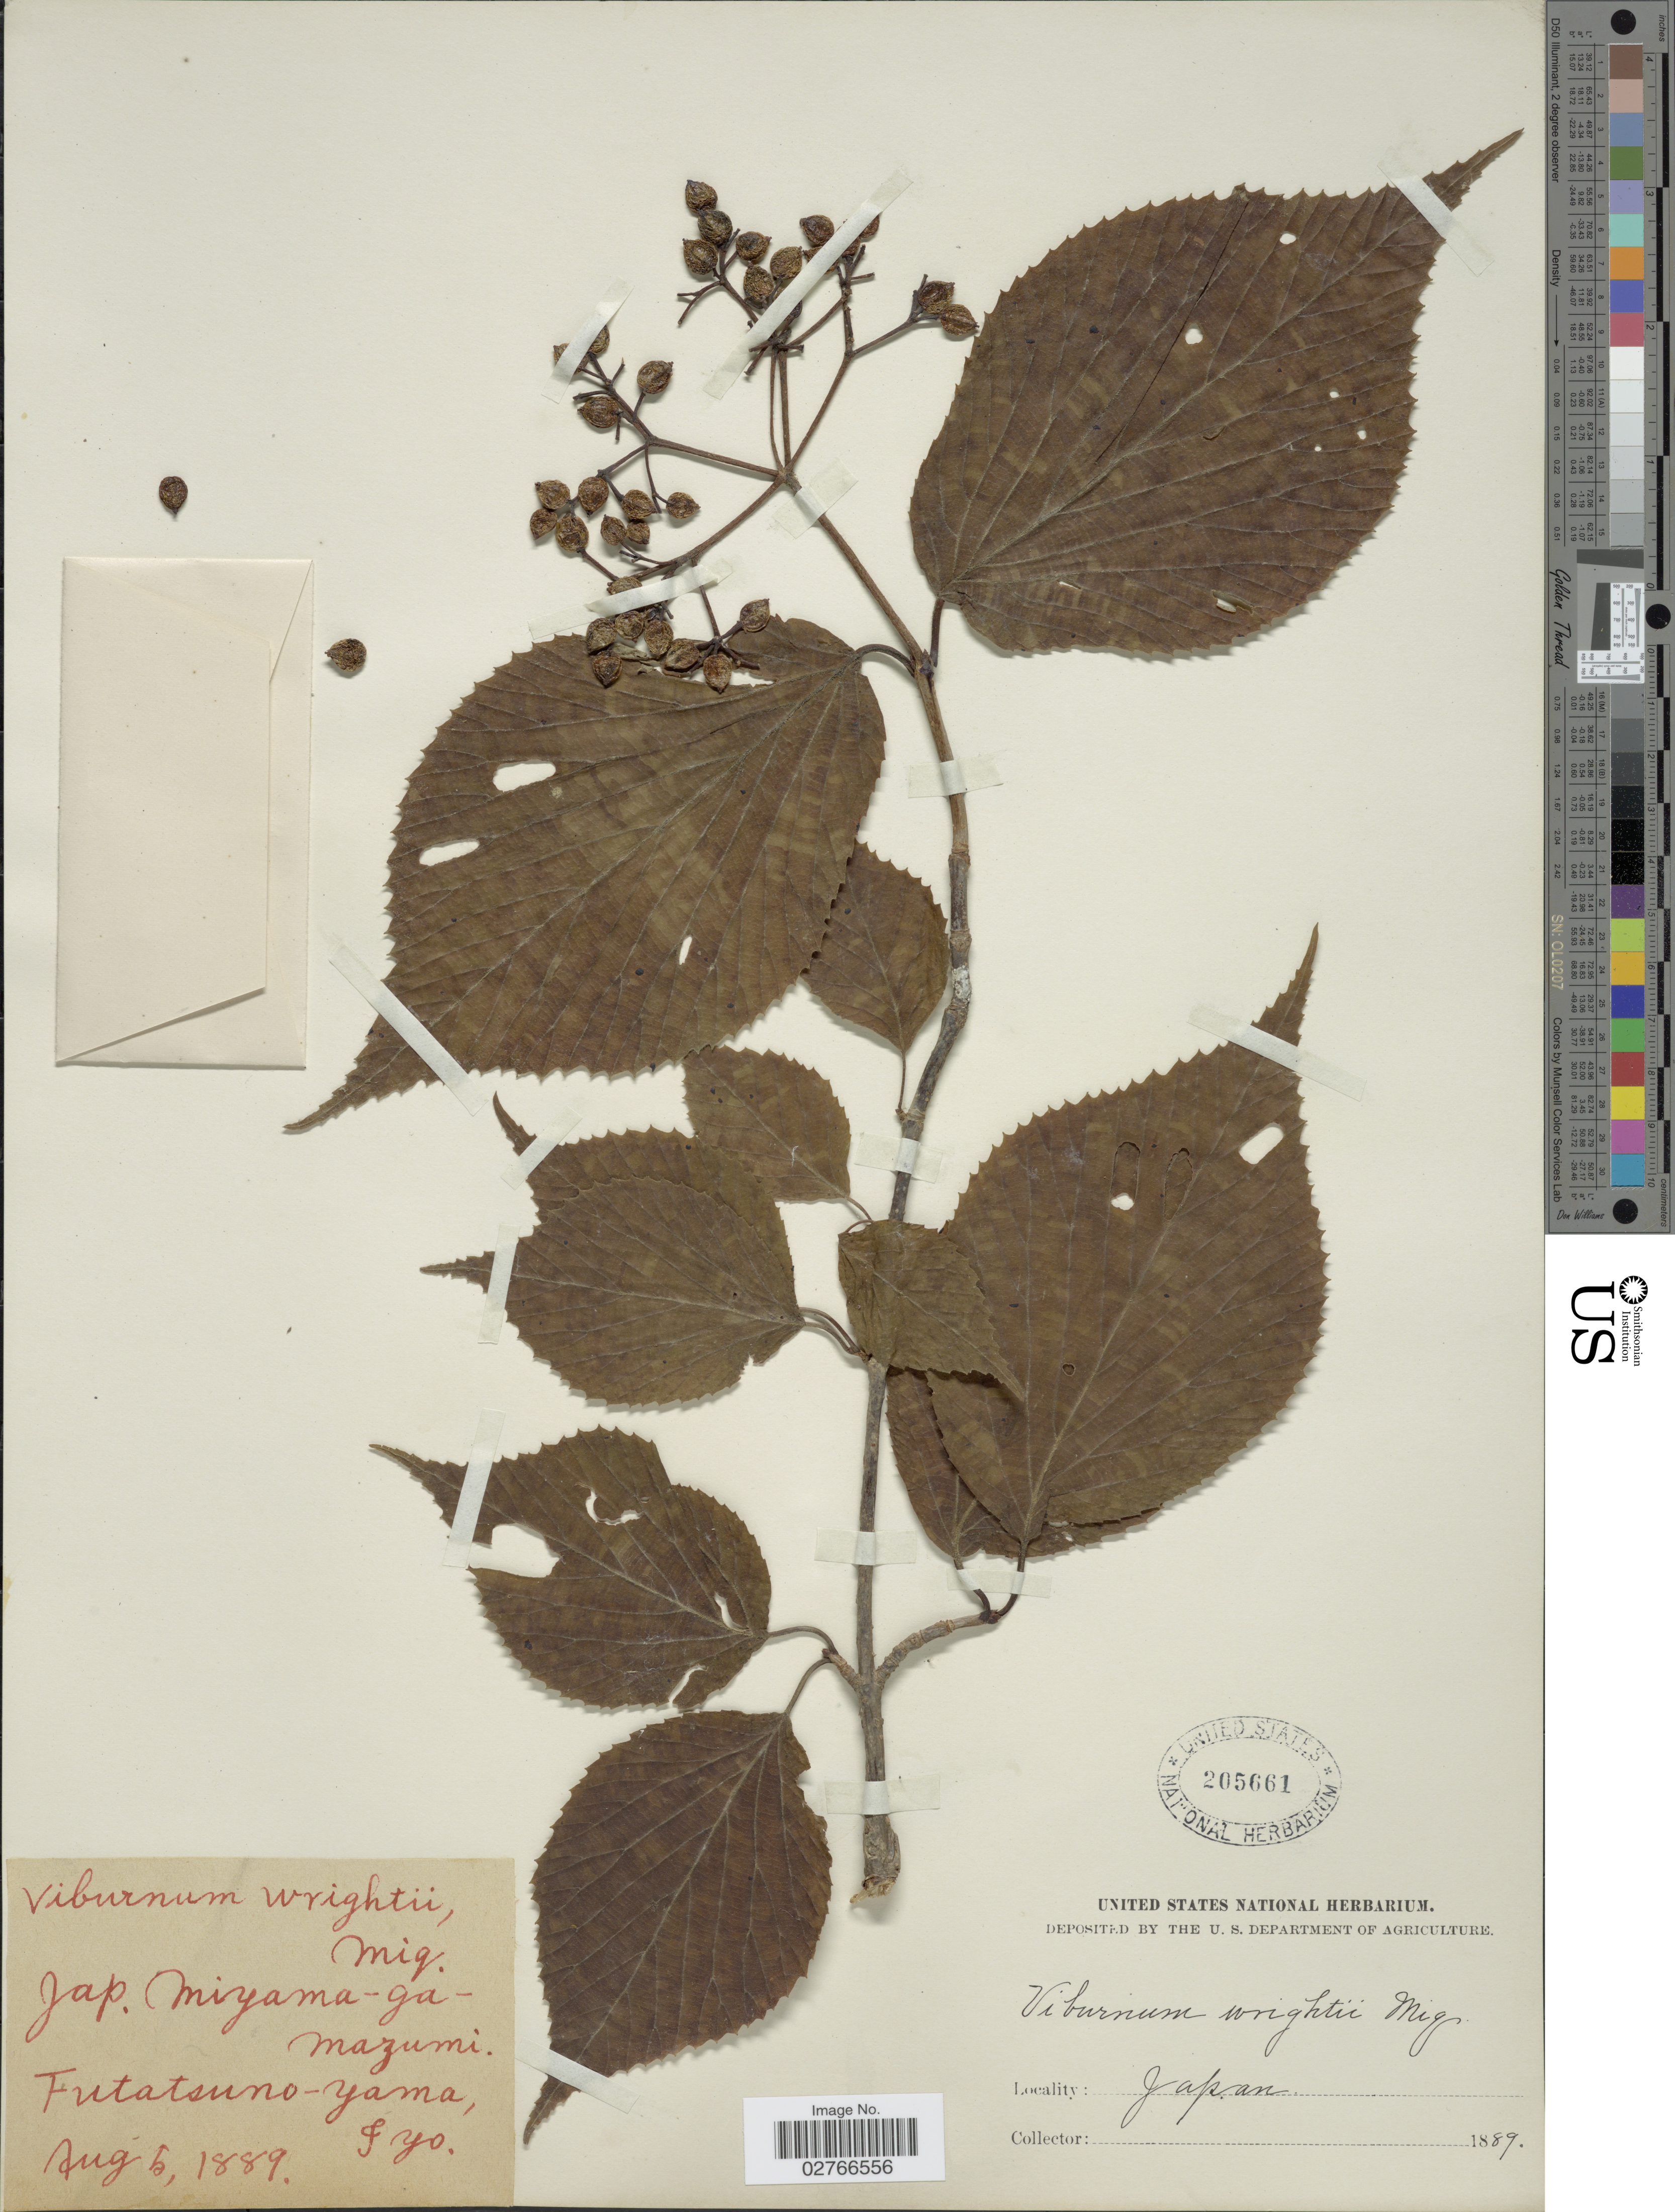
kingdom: Plantae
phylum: Tracheophyta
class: Magnoliopsida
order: Dipsacales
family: Viburnaceae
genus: Viburnum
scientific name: Viburnum wrightii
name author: Miq.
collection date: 1889-08-06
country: Japan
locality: Futatsuno-yama, Fyo.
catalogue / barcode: US 205661